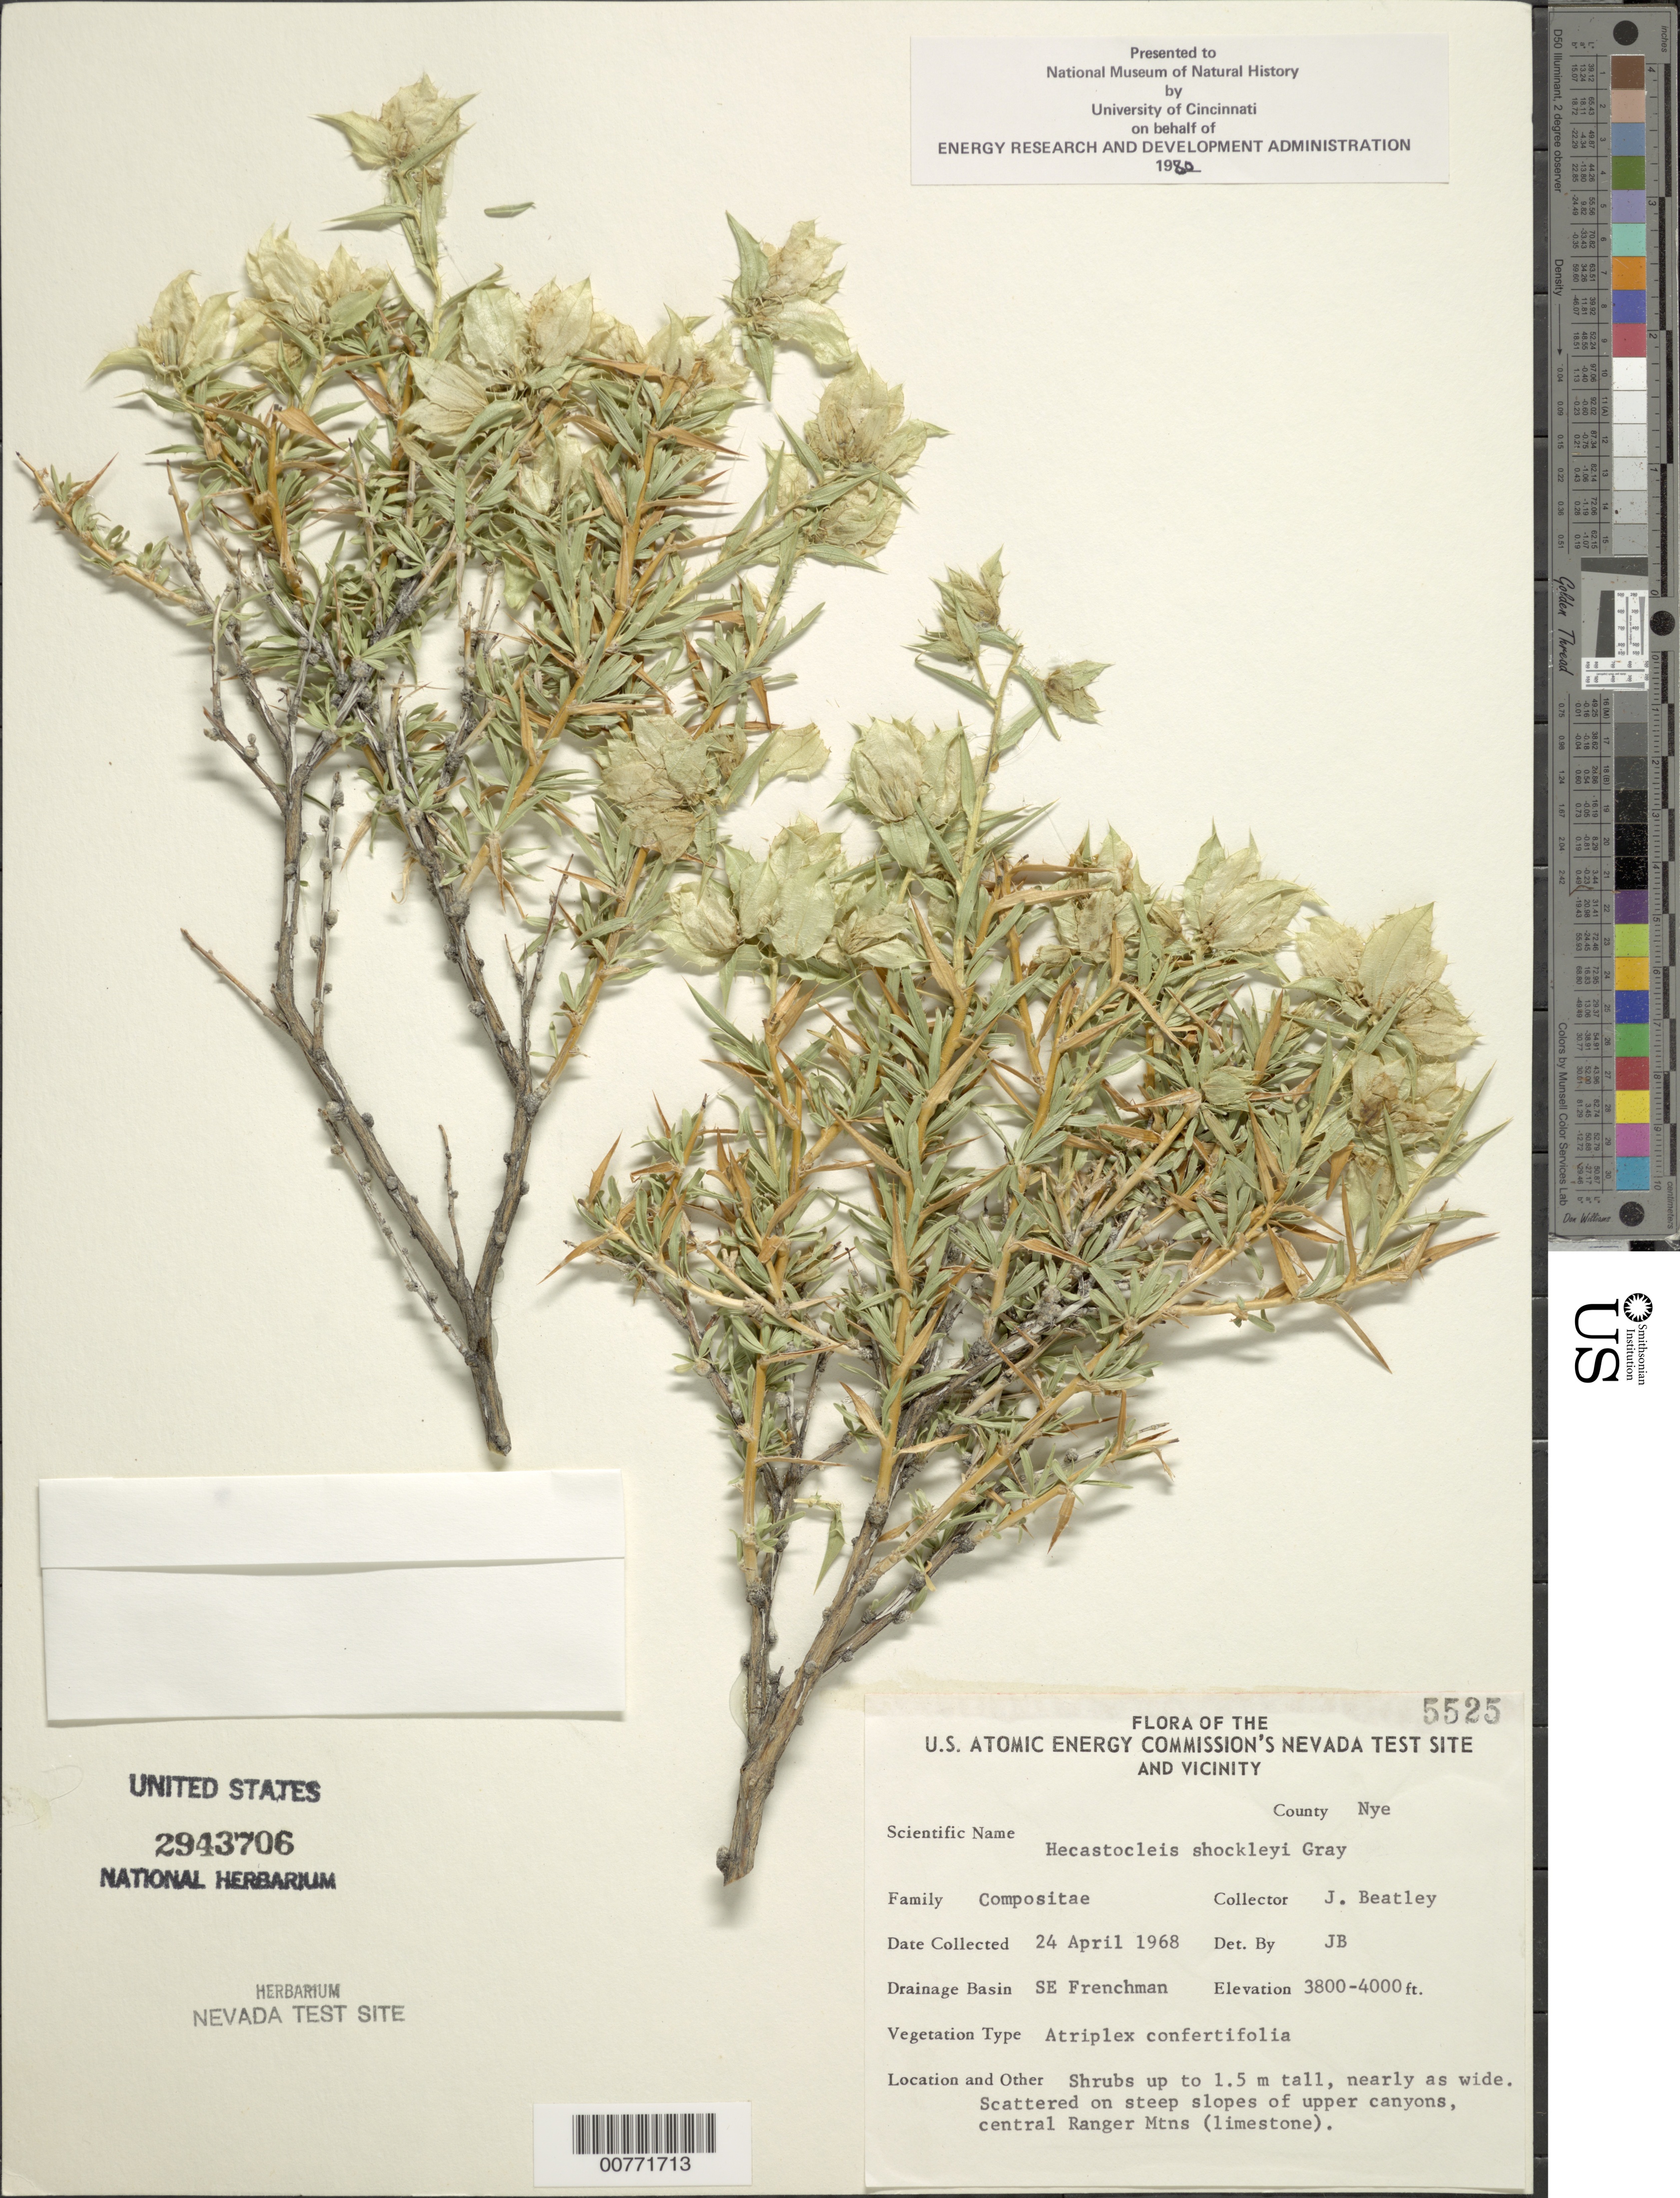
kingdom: Plantae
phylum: Tracheophyta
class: Magnoliopsida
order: Asterales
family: Asteraceae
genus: Hecastocleis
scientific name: Hecastocleis shockleyi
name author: A. Gray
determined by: J. B.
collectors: J. C. Beatley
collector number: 5525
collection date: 1968-04-24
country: United States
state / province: Nevada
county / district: Clark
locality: Nevada Test Site, central Ranger Mts.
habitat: Scattered on steep slopes of upper canyons, (limestone); veg type: Atriplex confertifolia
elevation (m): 1158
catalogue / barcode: US 2943706